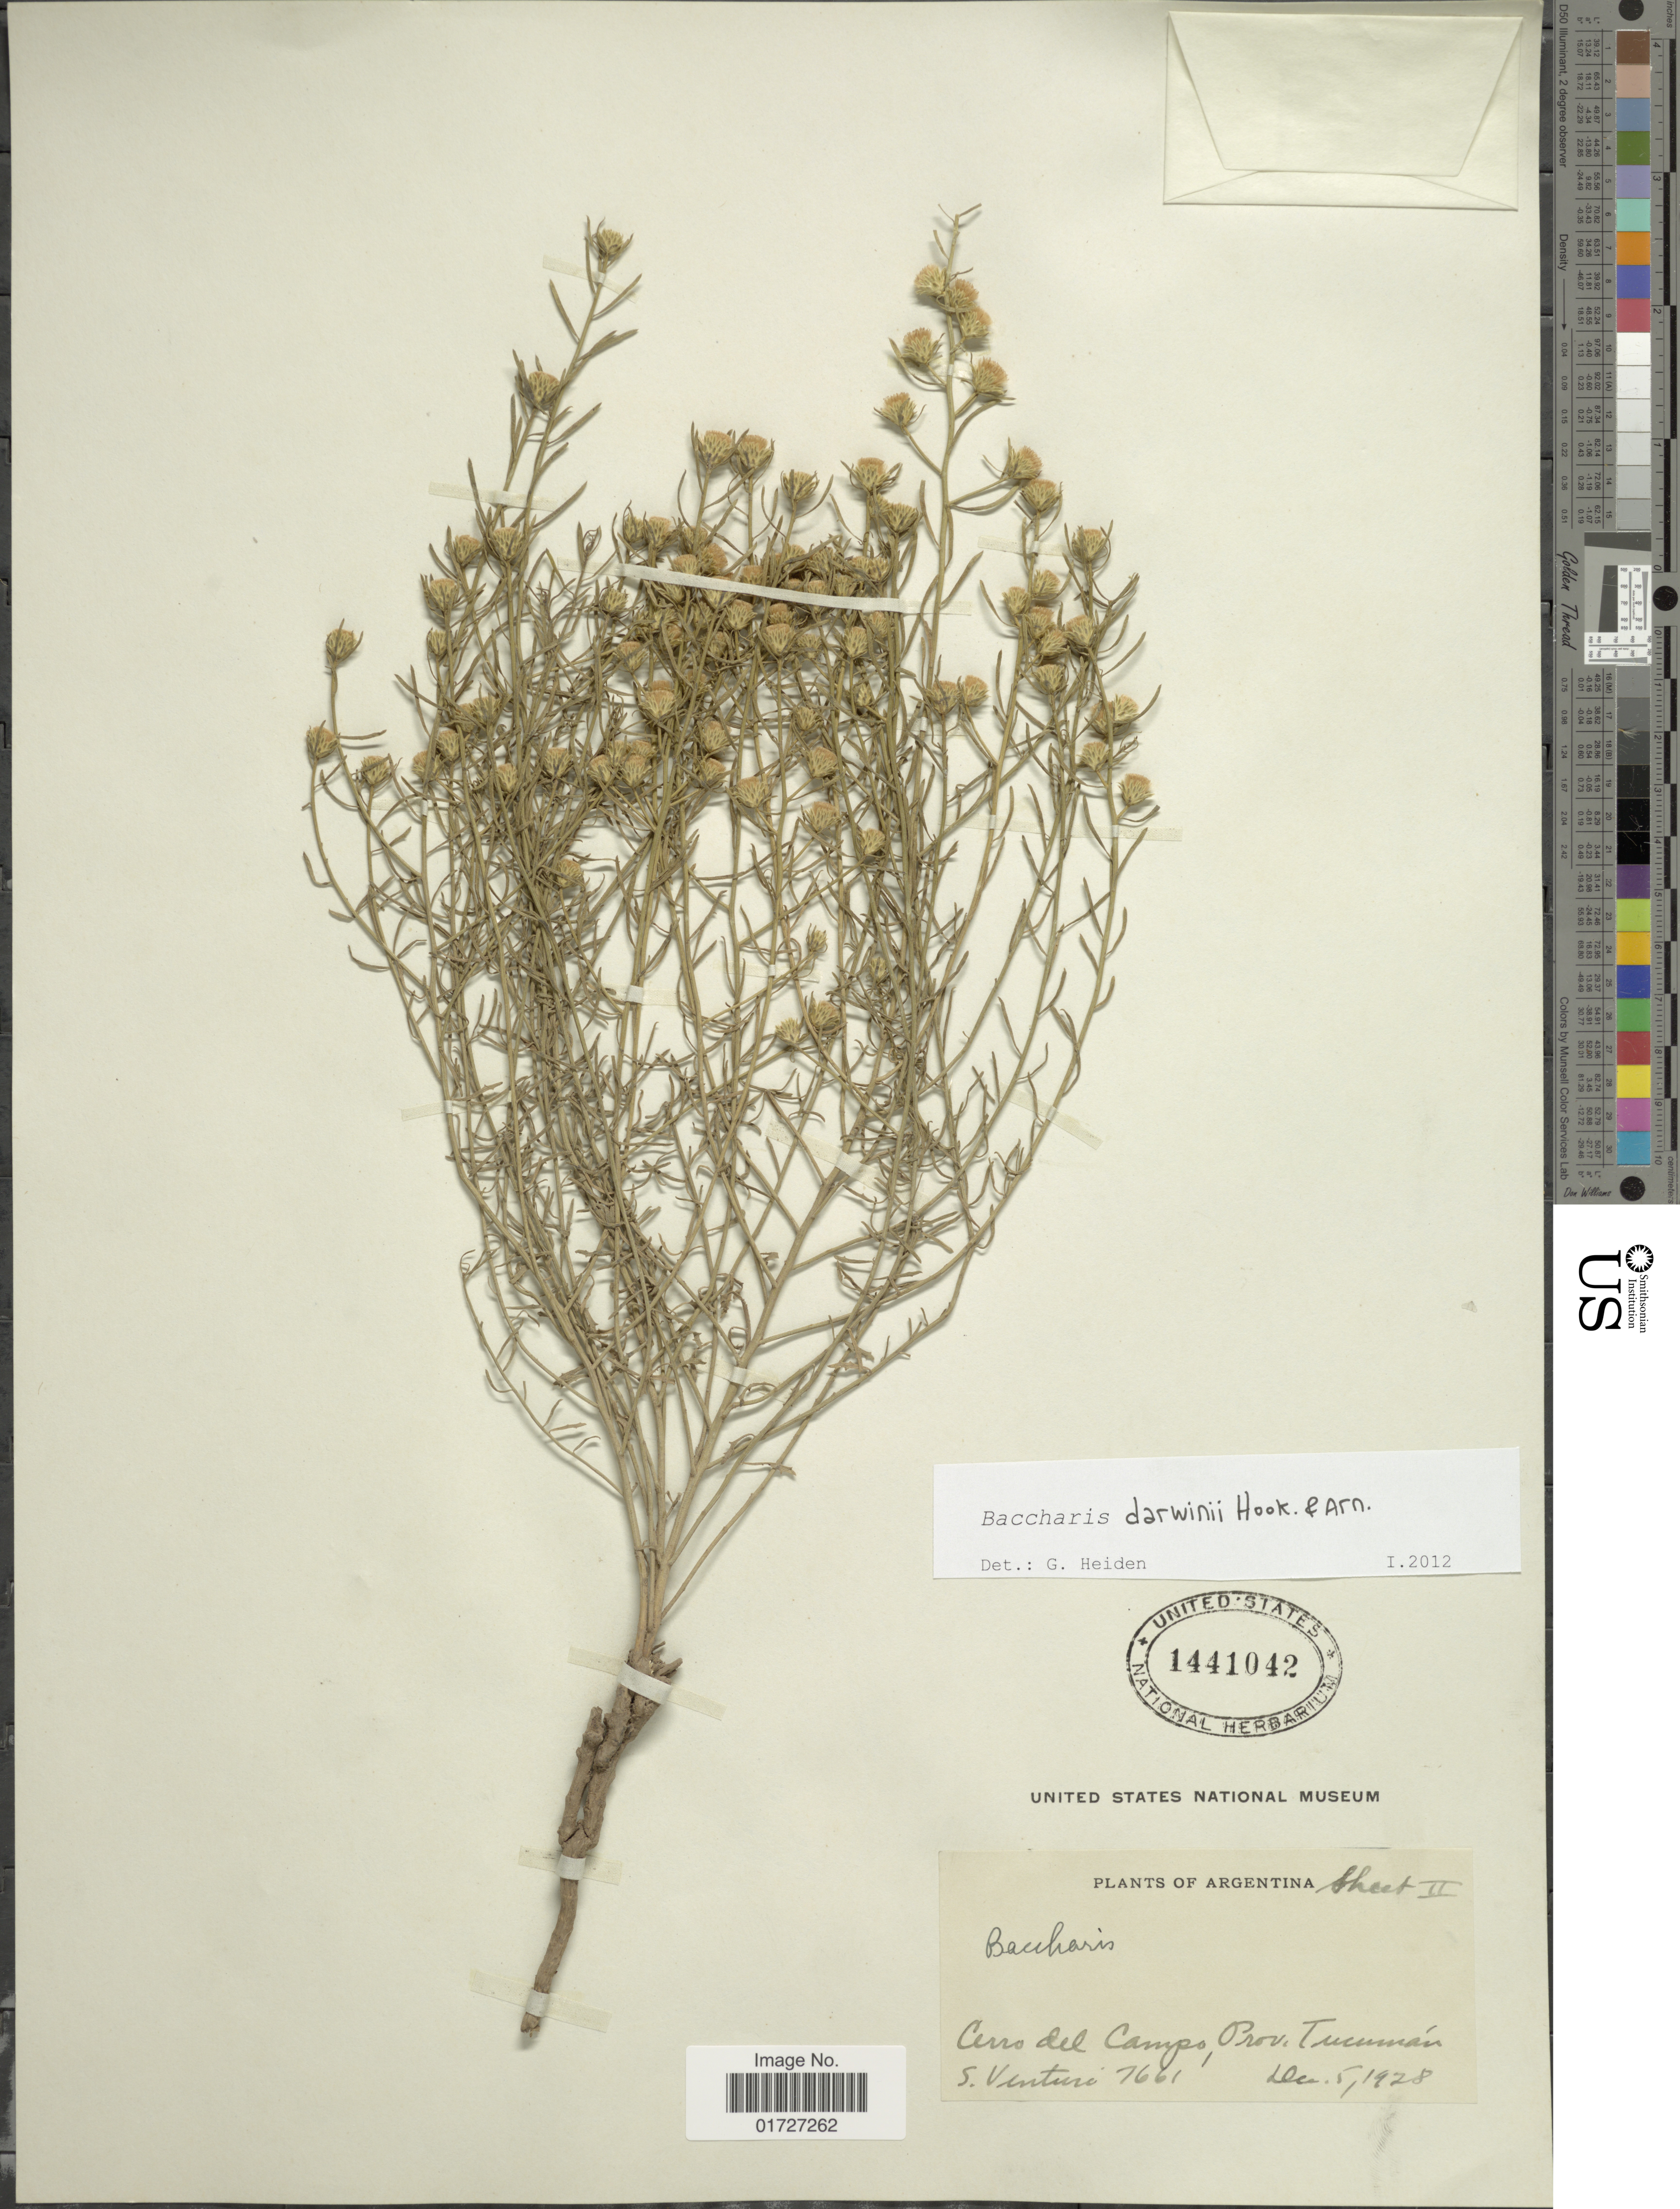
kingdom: Plantae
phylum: Tracheophyta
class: Magnoliopsida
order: Asterales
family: Asteraceae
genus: Baccharis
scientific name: Baccharis darwinii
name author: Hook. & Arn.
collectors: S. Venturi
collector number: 7661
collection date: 1928-12-05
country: Argentina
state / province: Tucuman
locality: Cerro del Campo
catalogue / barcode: US 1441042